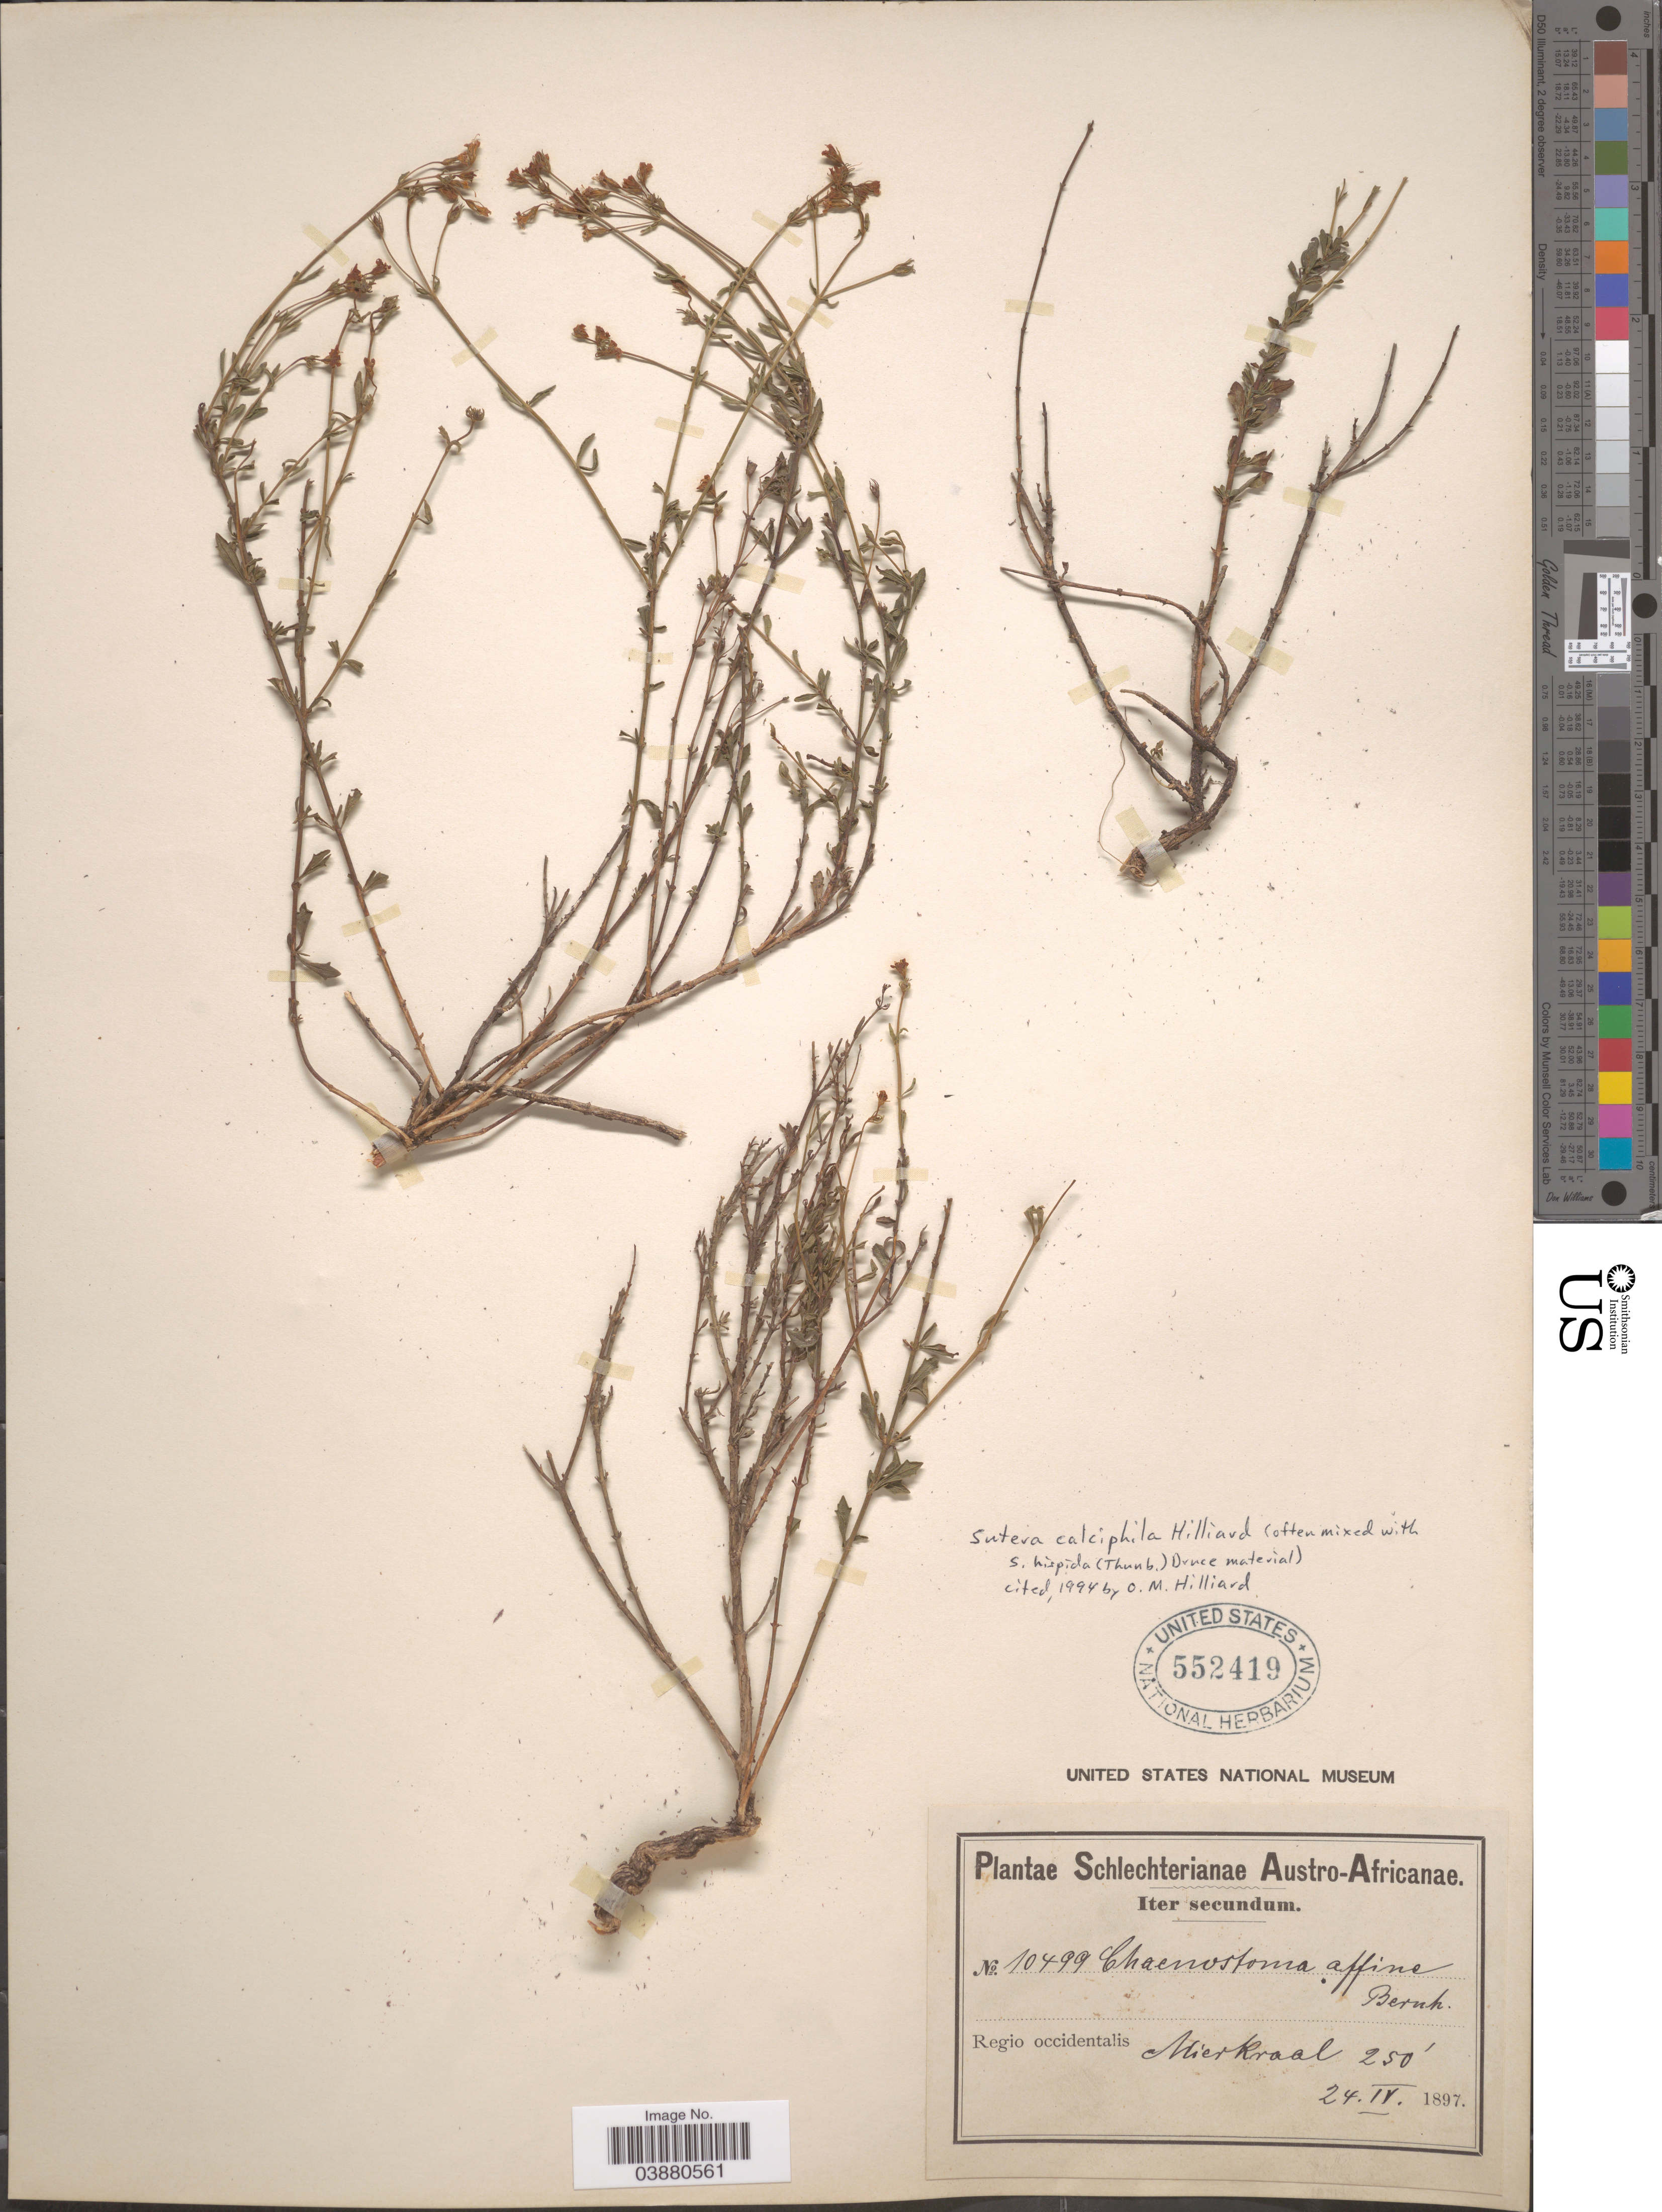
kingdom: Plantae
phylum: Tracheophyta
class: Magnoliopsida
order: Lamiales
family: Scrophulariaceae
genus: Sutera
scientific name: Sutera calciphila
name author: Hilliard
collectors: Schlechter, --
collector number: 10499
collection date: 1897-04-24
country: South Africa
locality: Austro-Africanae. Regio occidentalis. Mierkraal.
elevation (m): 76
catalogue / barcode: US 552419